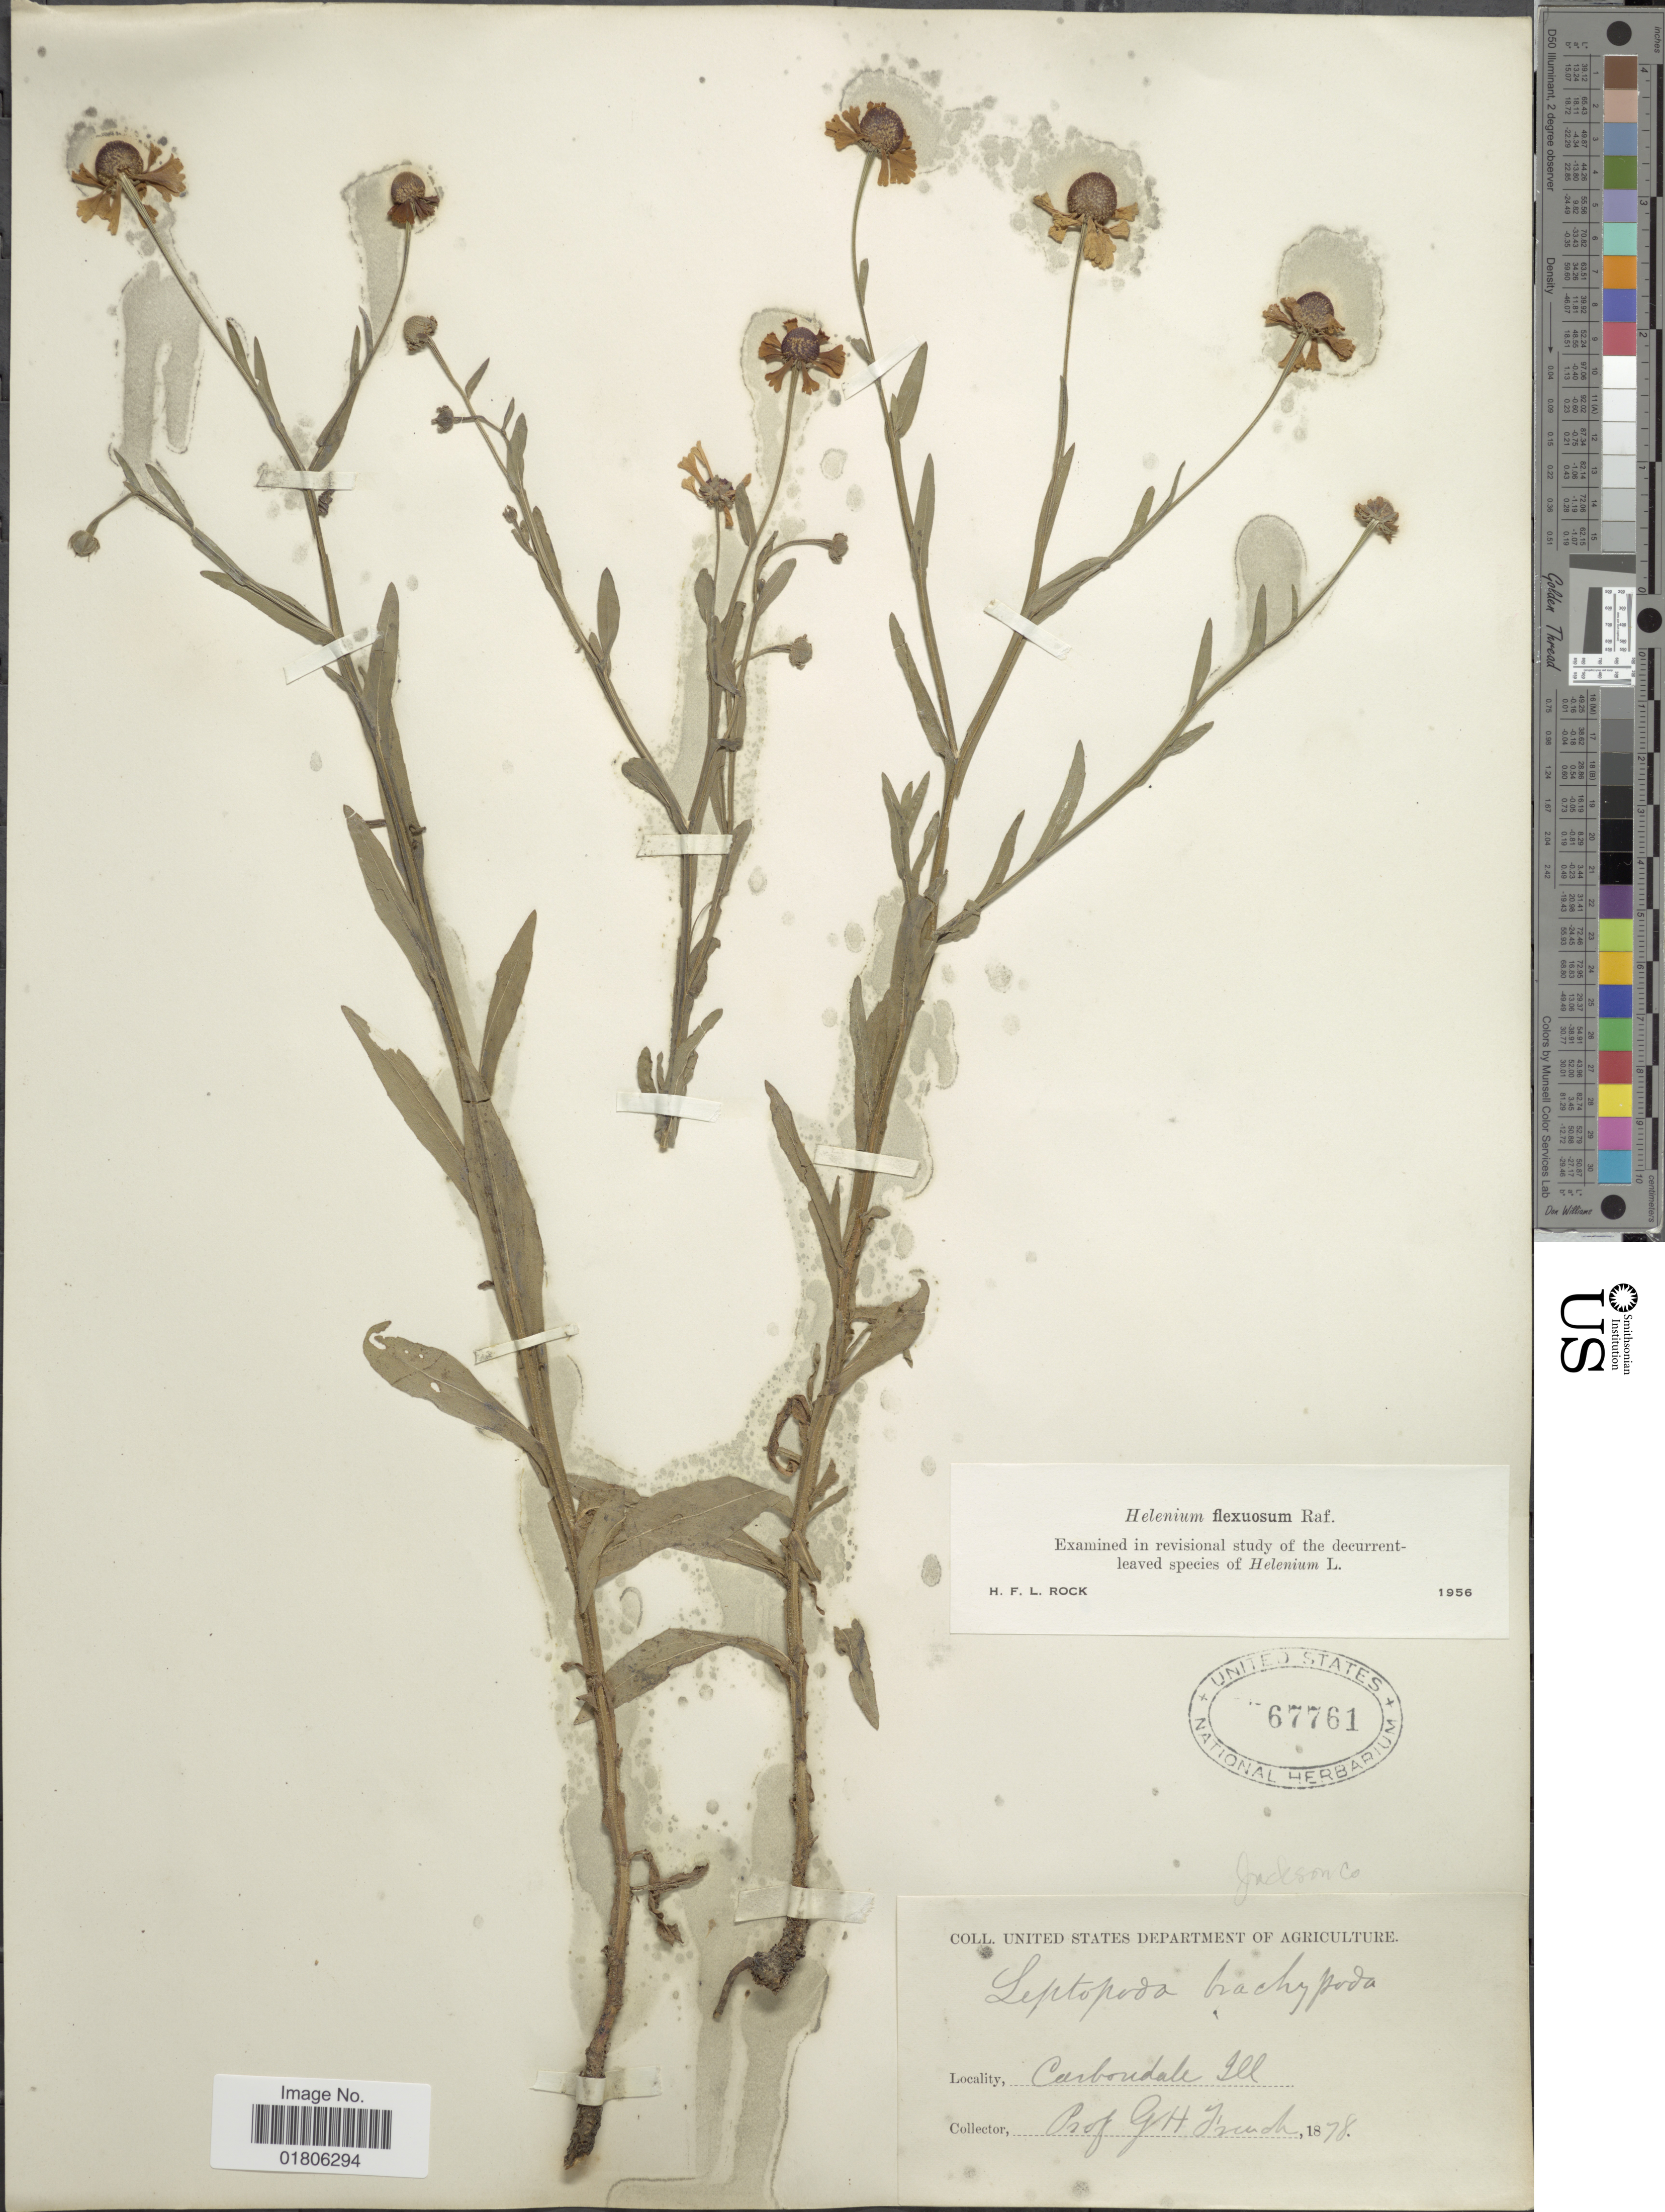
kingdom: Plantae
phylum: Tracheophyta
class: Magnoliopsida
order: Asterales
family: Asteraceae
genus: Helenium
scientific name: Helenium flexuosum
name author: Raf.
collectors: G. H. French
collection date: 1878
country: United States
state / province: Illinois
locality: Carbondale Jackson Co.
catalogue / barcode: US 67761